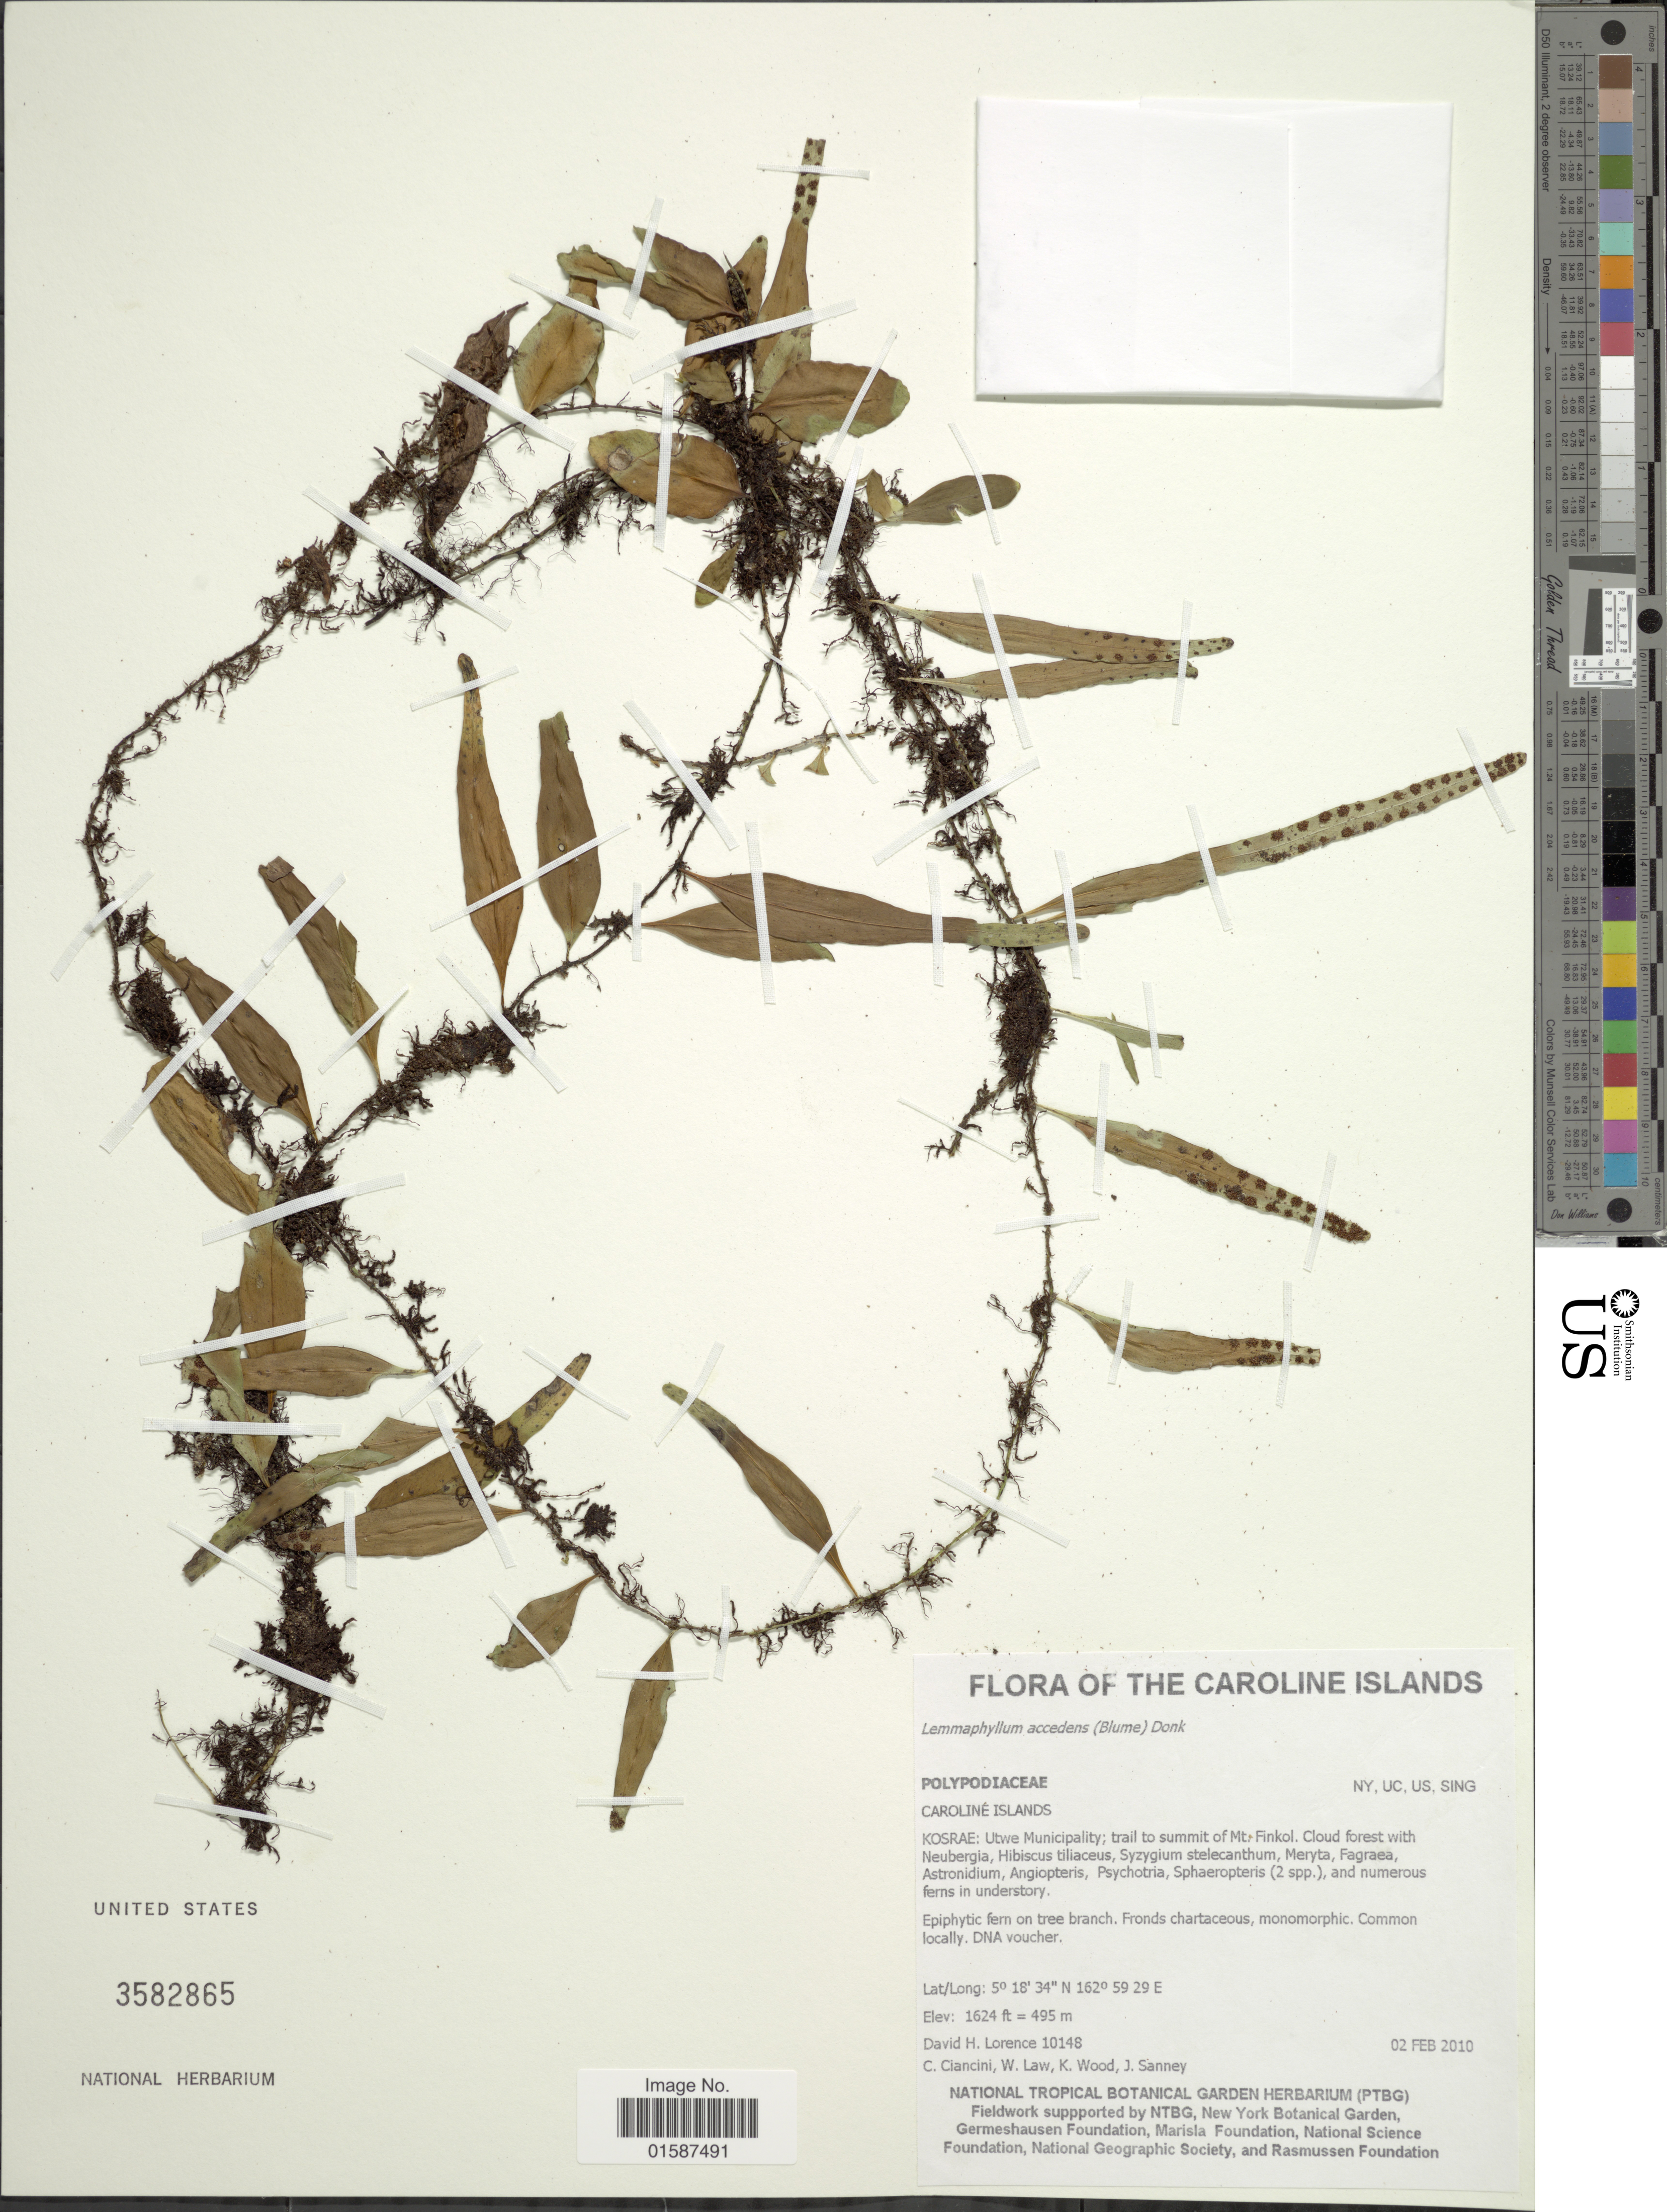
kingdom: Plantae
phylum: Tracheophyta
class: Polypodiopsida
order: Polypodiales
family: Polypodiaceae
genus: Lemmaphyllum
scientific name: Lemmaphyllum accedens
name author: (Blume) Donk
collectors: D. Lorence, C. Ciancini, W. Law, K. R. Wood & J. Sanney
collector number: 10148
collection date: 2010-02-02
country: Micronesia, Federated States of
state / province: Kosrae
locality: Caroline Islands, Kosrae: Utwe Municipality; trail to summit of Mt. Finkol, Cloud forest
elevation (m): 495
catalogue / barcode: US 3582865